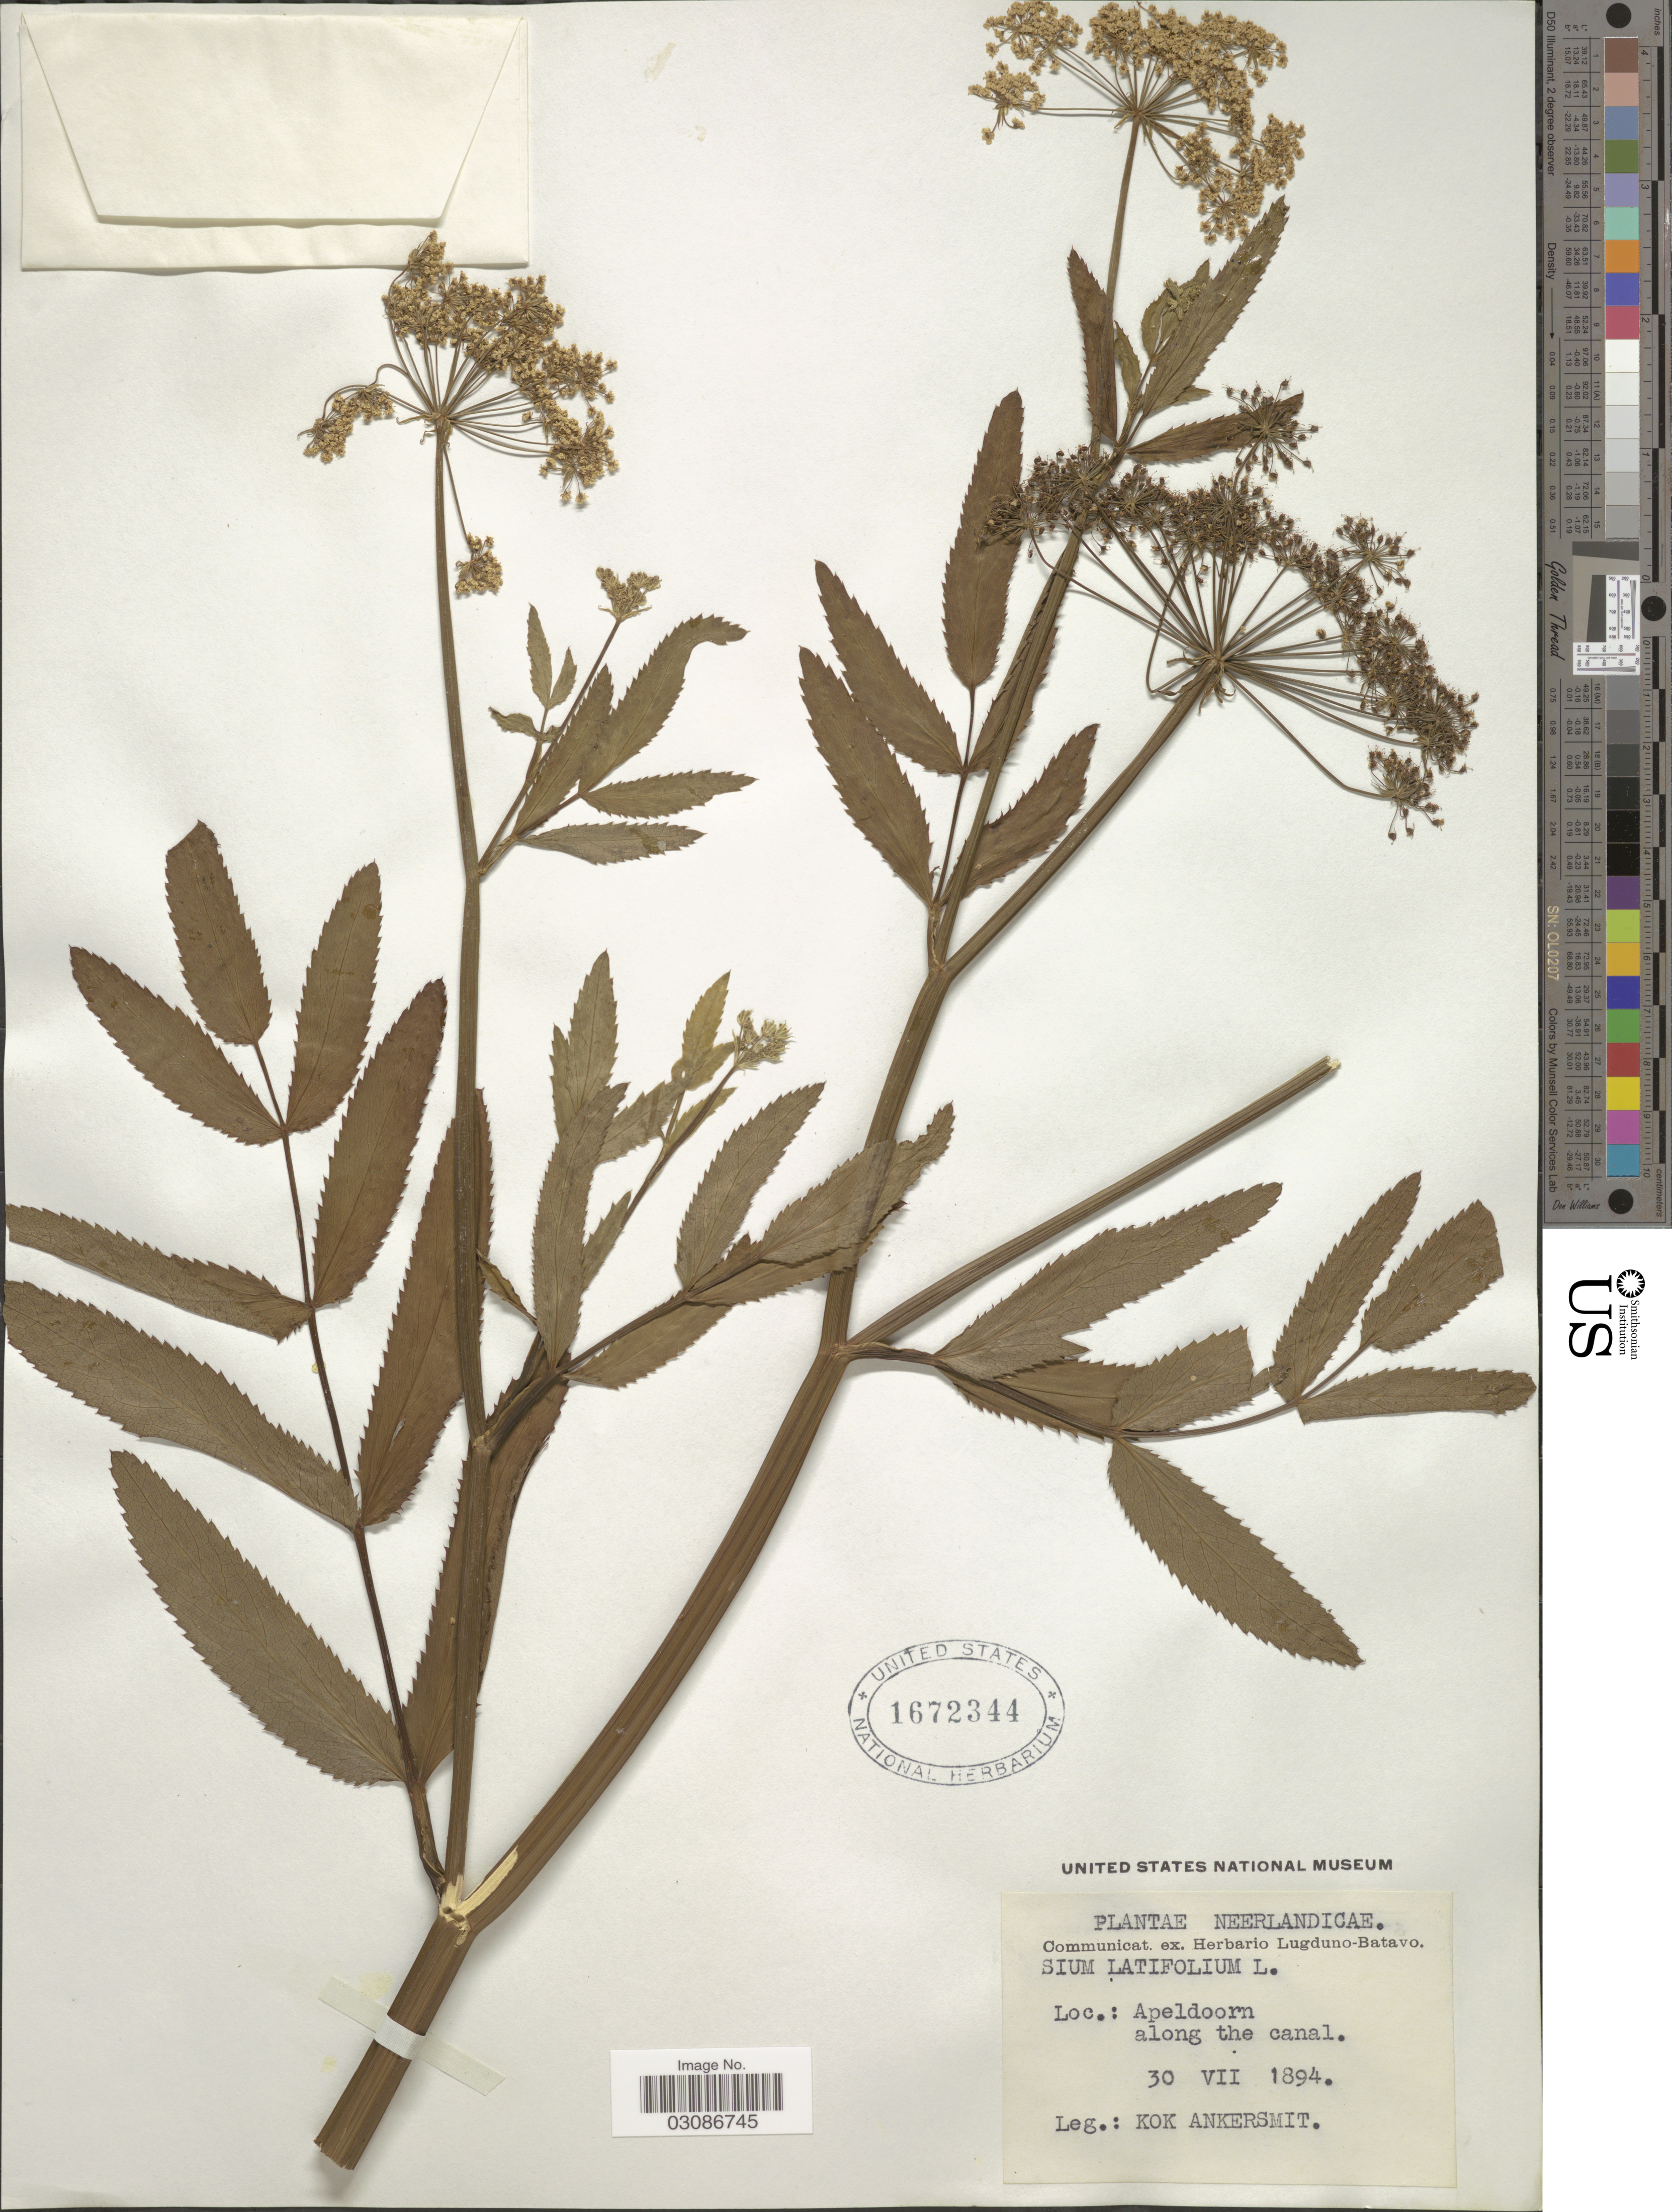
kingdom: Plantae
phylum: Tracheophyta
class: Magnoliopsida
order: Apiales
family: Apiaceae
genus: Sium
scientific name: Sium ninsi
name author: Thunb.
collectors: Kok Ankersmit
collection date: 1894-07-30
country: Netherlands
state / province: Gelderland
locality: Neerlandicae. Apeldoorn. Along the canal.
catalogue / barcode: US 1672344